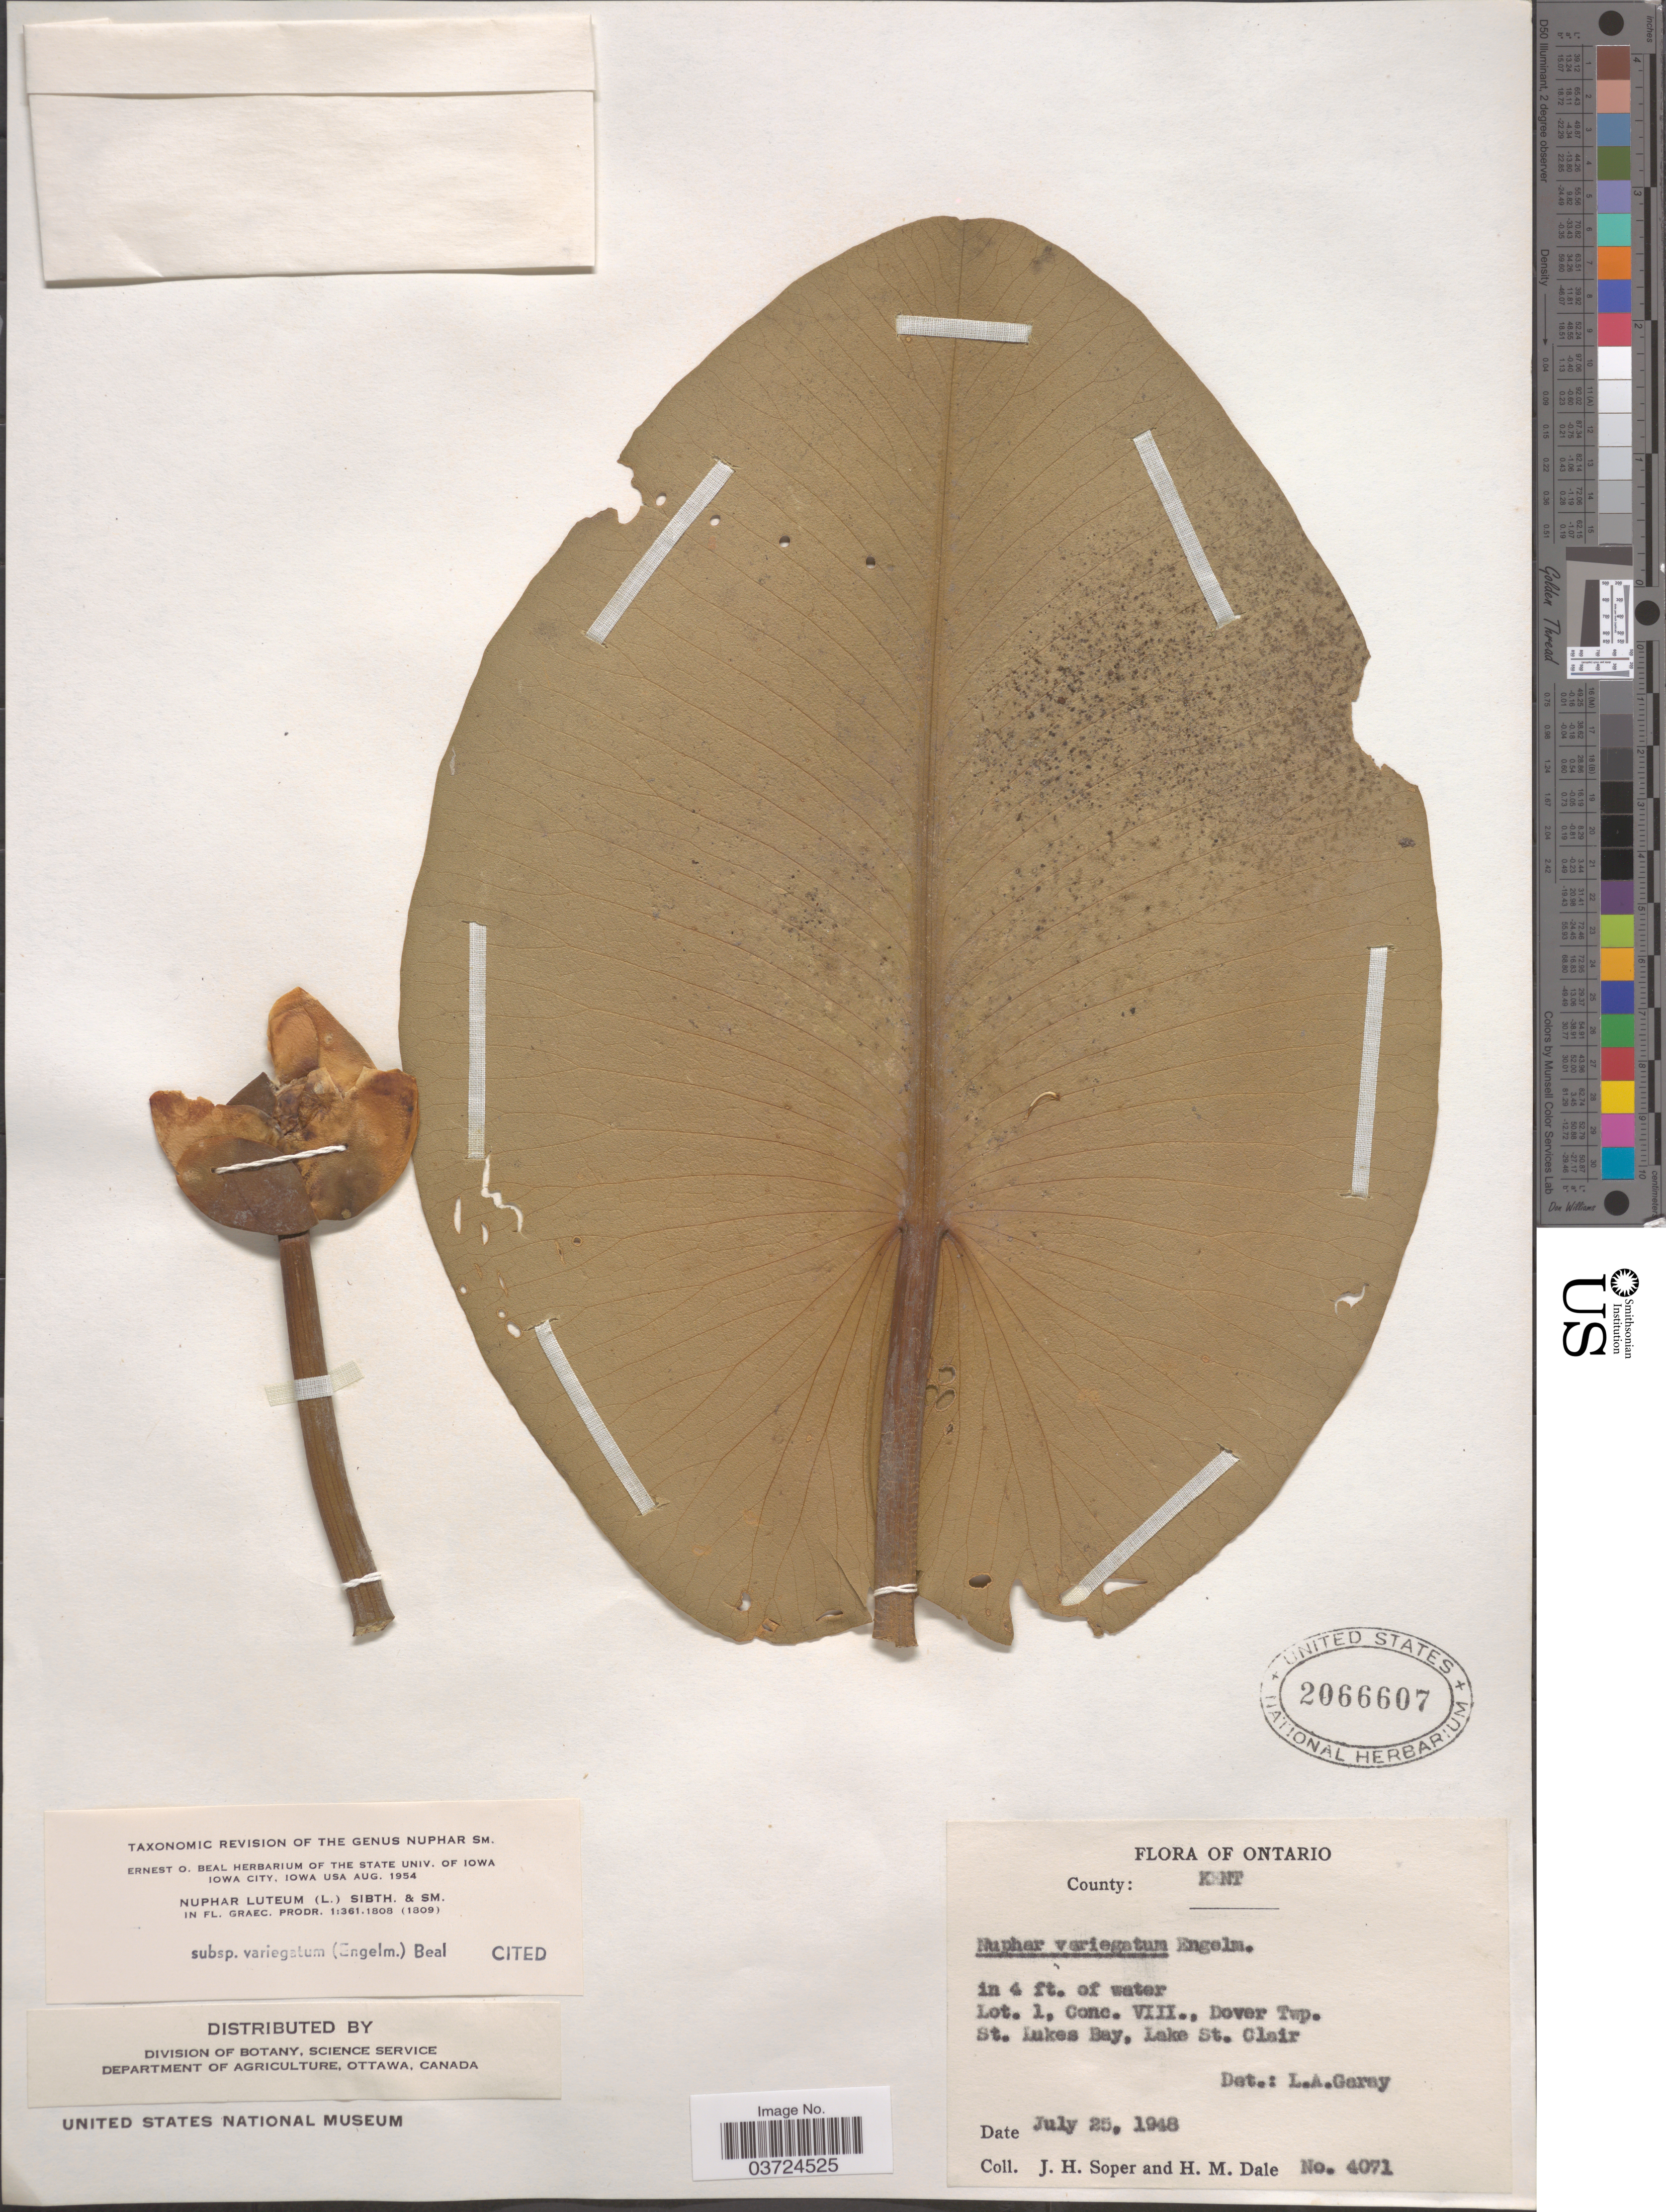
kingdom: Plantae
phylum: Tracheophyta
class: Magnoliopsida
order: Nymphaeales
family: Nymphaeaceae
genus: Nuphar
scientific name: Nuphar lutea subsp. variegata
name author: (Engelm. ex Durand) E.O. Beal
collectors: J. H. Soper & H. M. Dale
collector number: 4071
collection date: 1948-07-25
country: Canada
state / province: Ontario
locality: County: Kent. Lot. 1, Conc. VIII., Dover Twp. St. Lukes Bay, Lake St. Clair.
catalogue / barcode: US 2066607